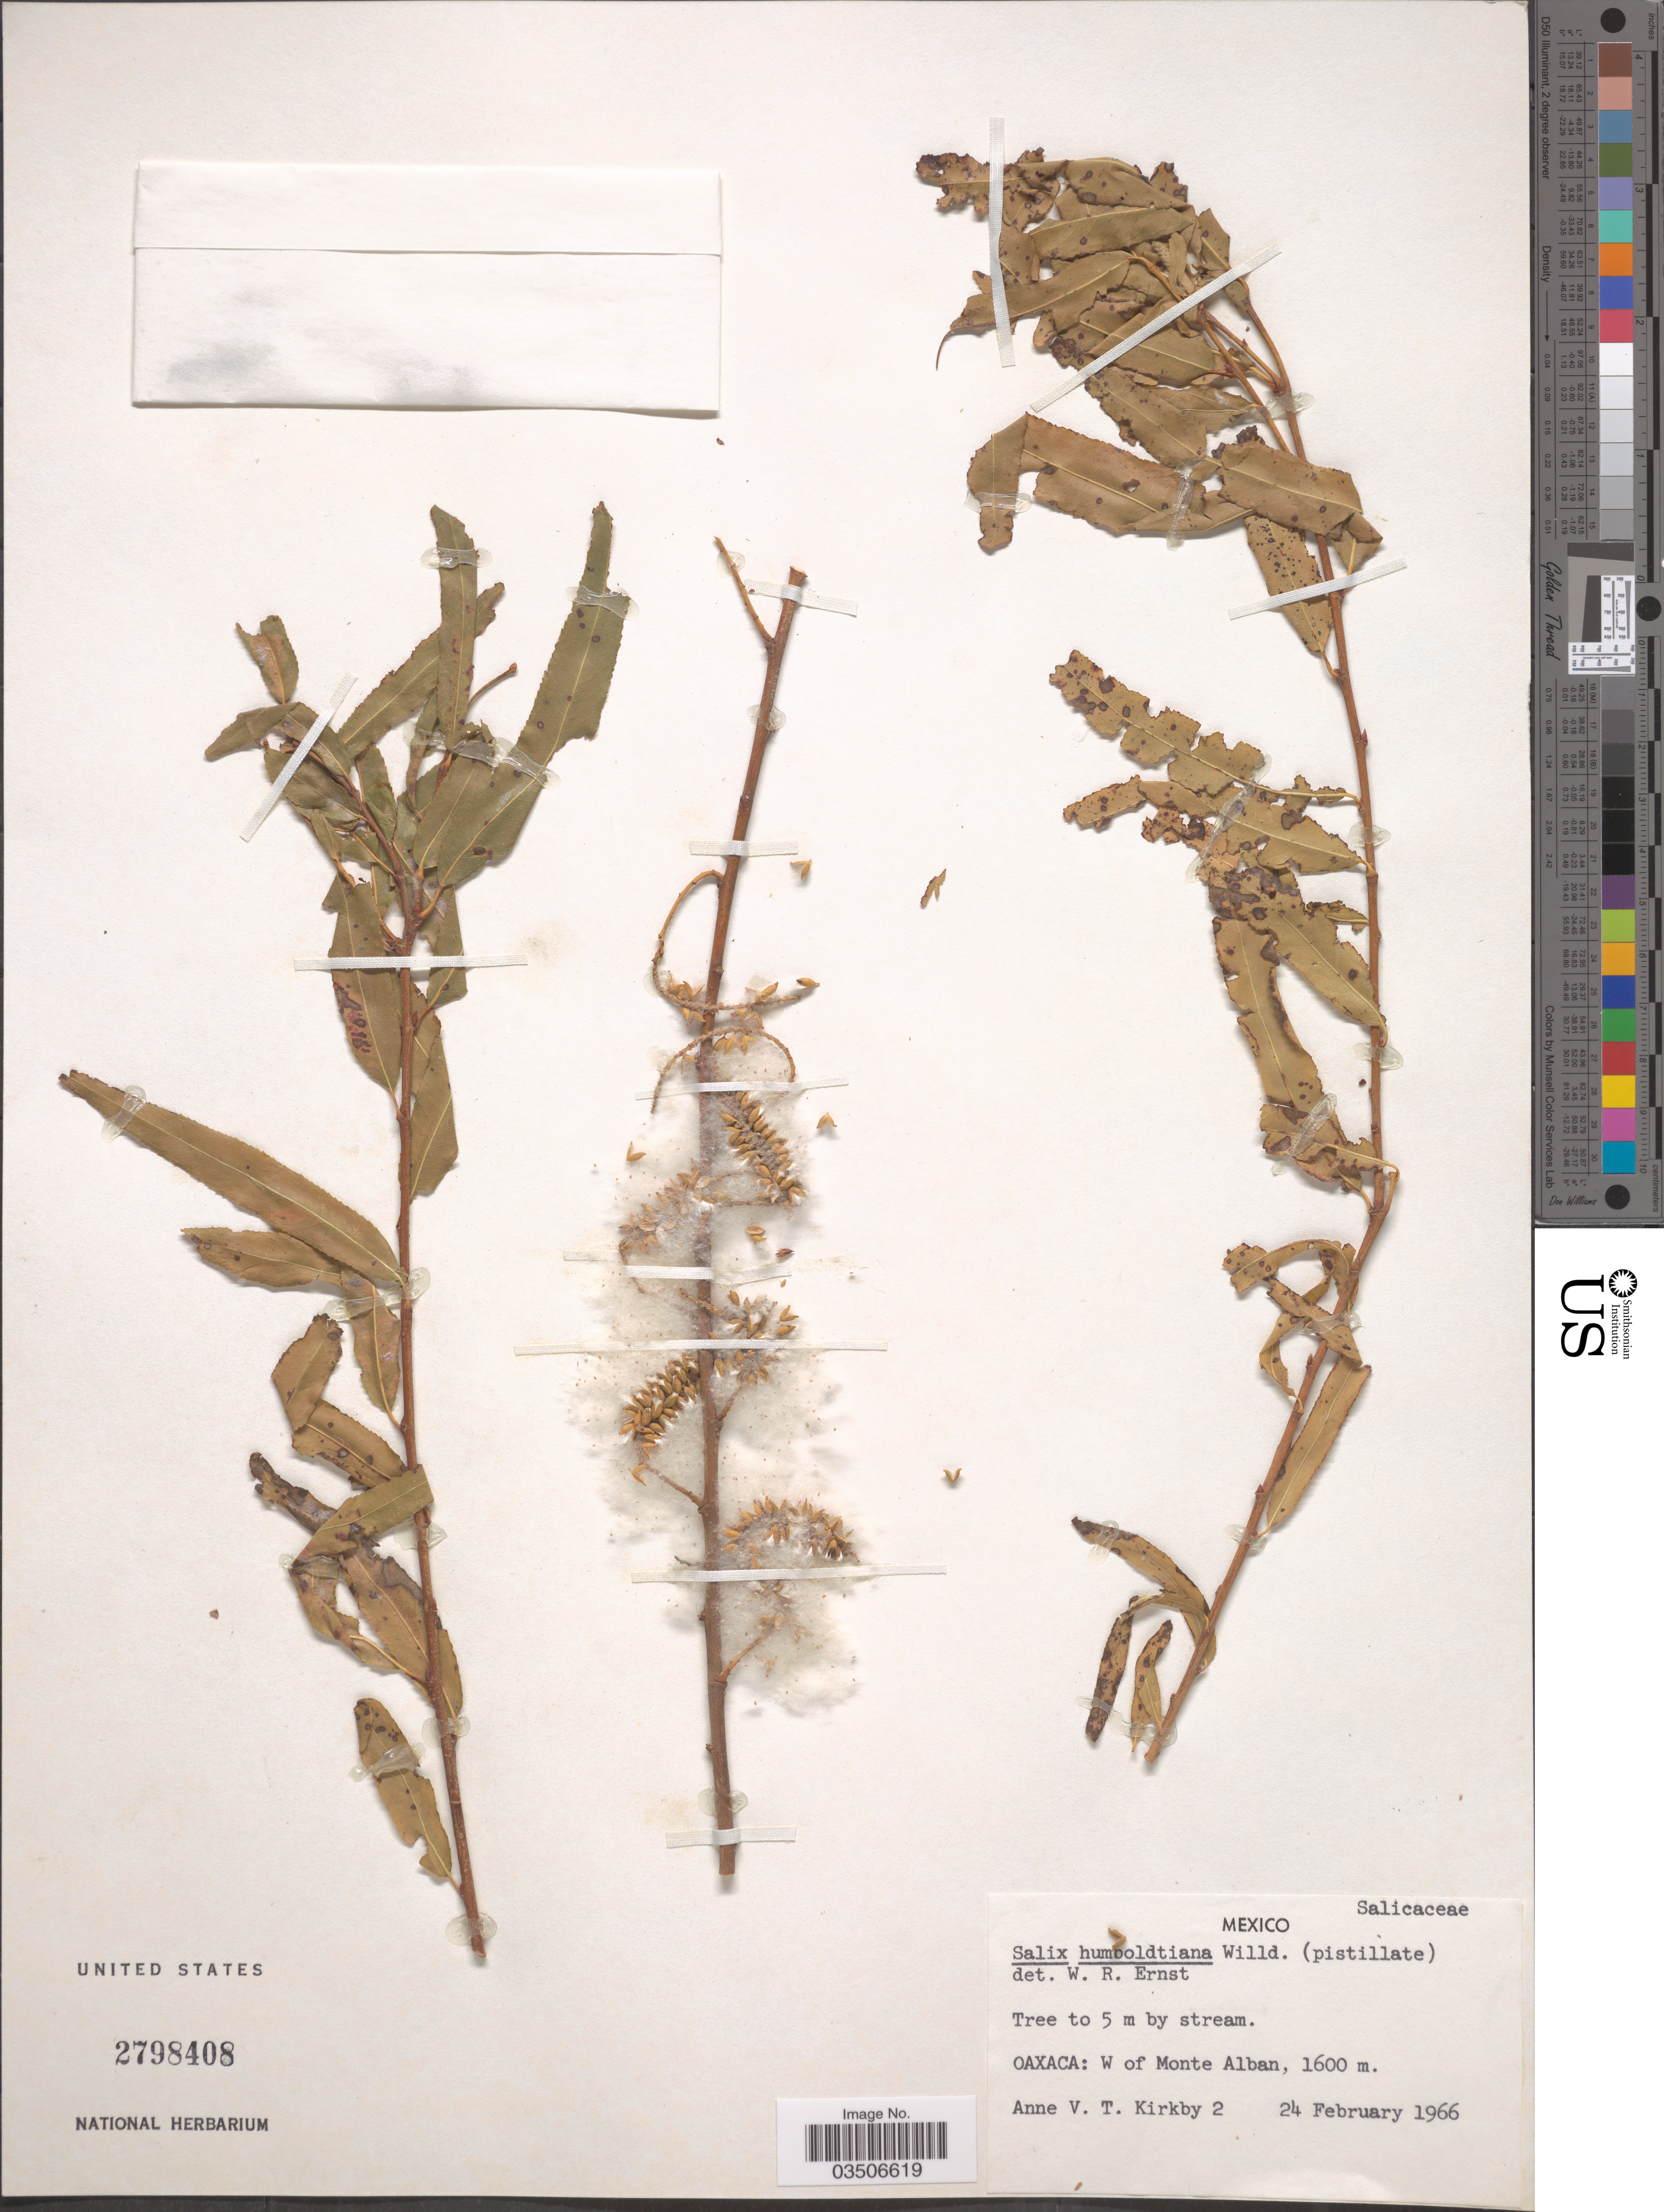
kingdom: Plantae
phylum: Tracheophyta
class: Magnoliopsida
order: Malpighiales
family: Salicaceae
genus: Salix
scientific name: Salix cordata x S. sericea Marshall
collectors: A. Kirkby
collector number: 2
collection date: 1966-02-24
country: Mexico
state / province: Oaxaca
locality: W of Monte Alban.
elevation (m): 1600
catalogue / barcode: US 2798408